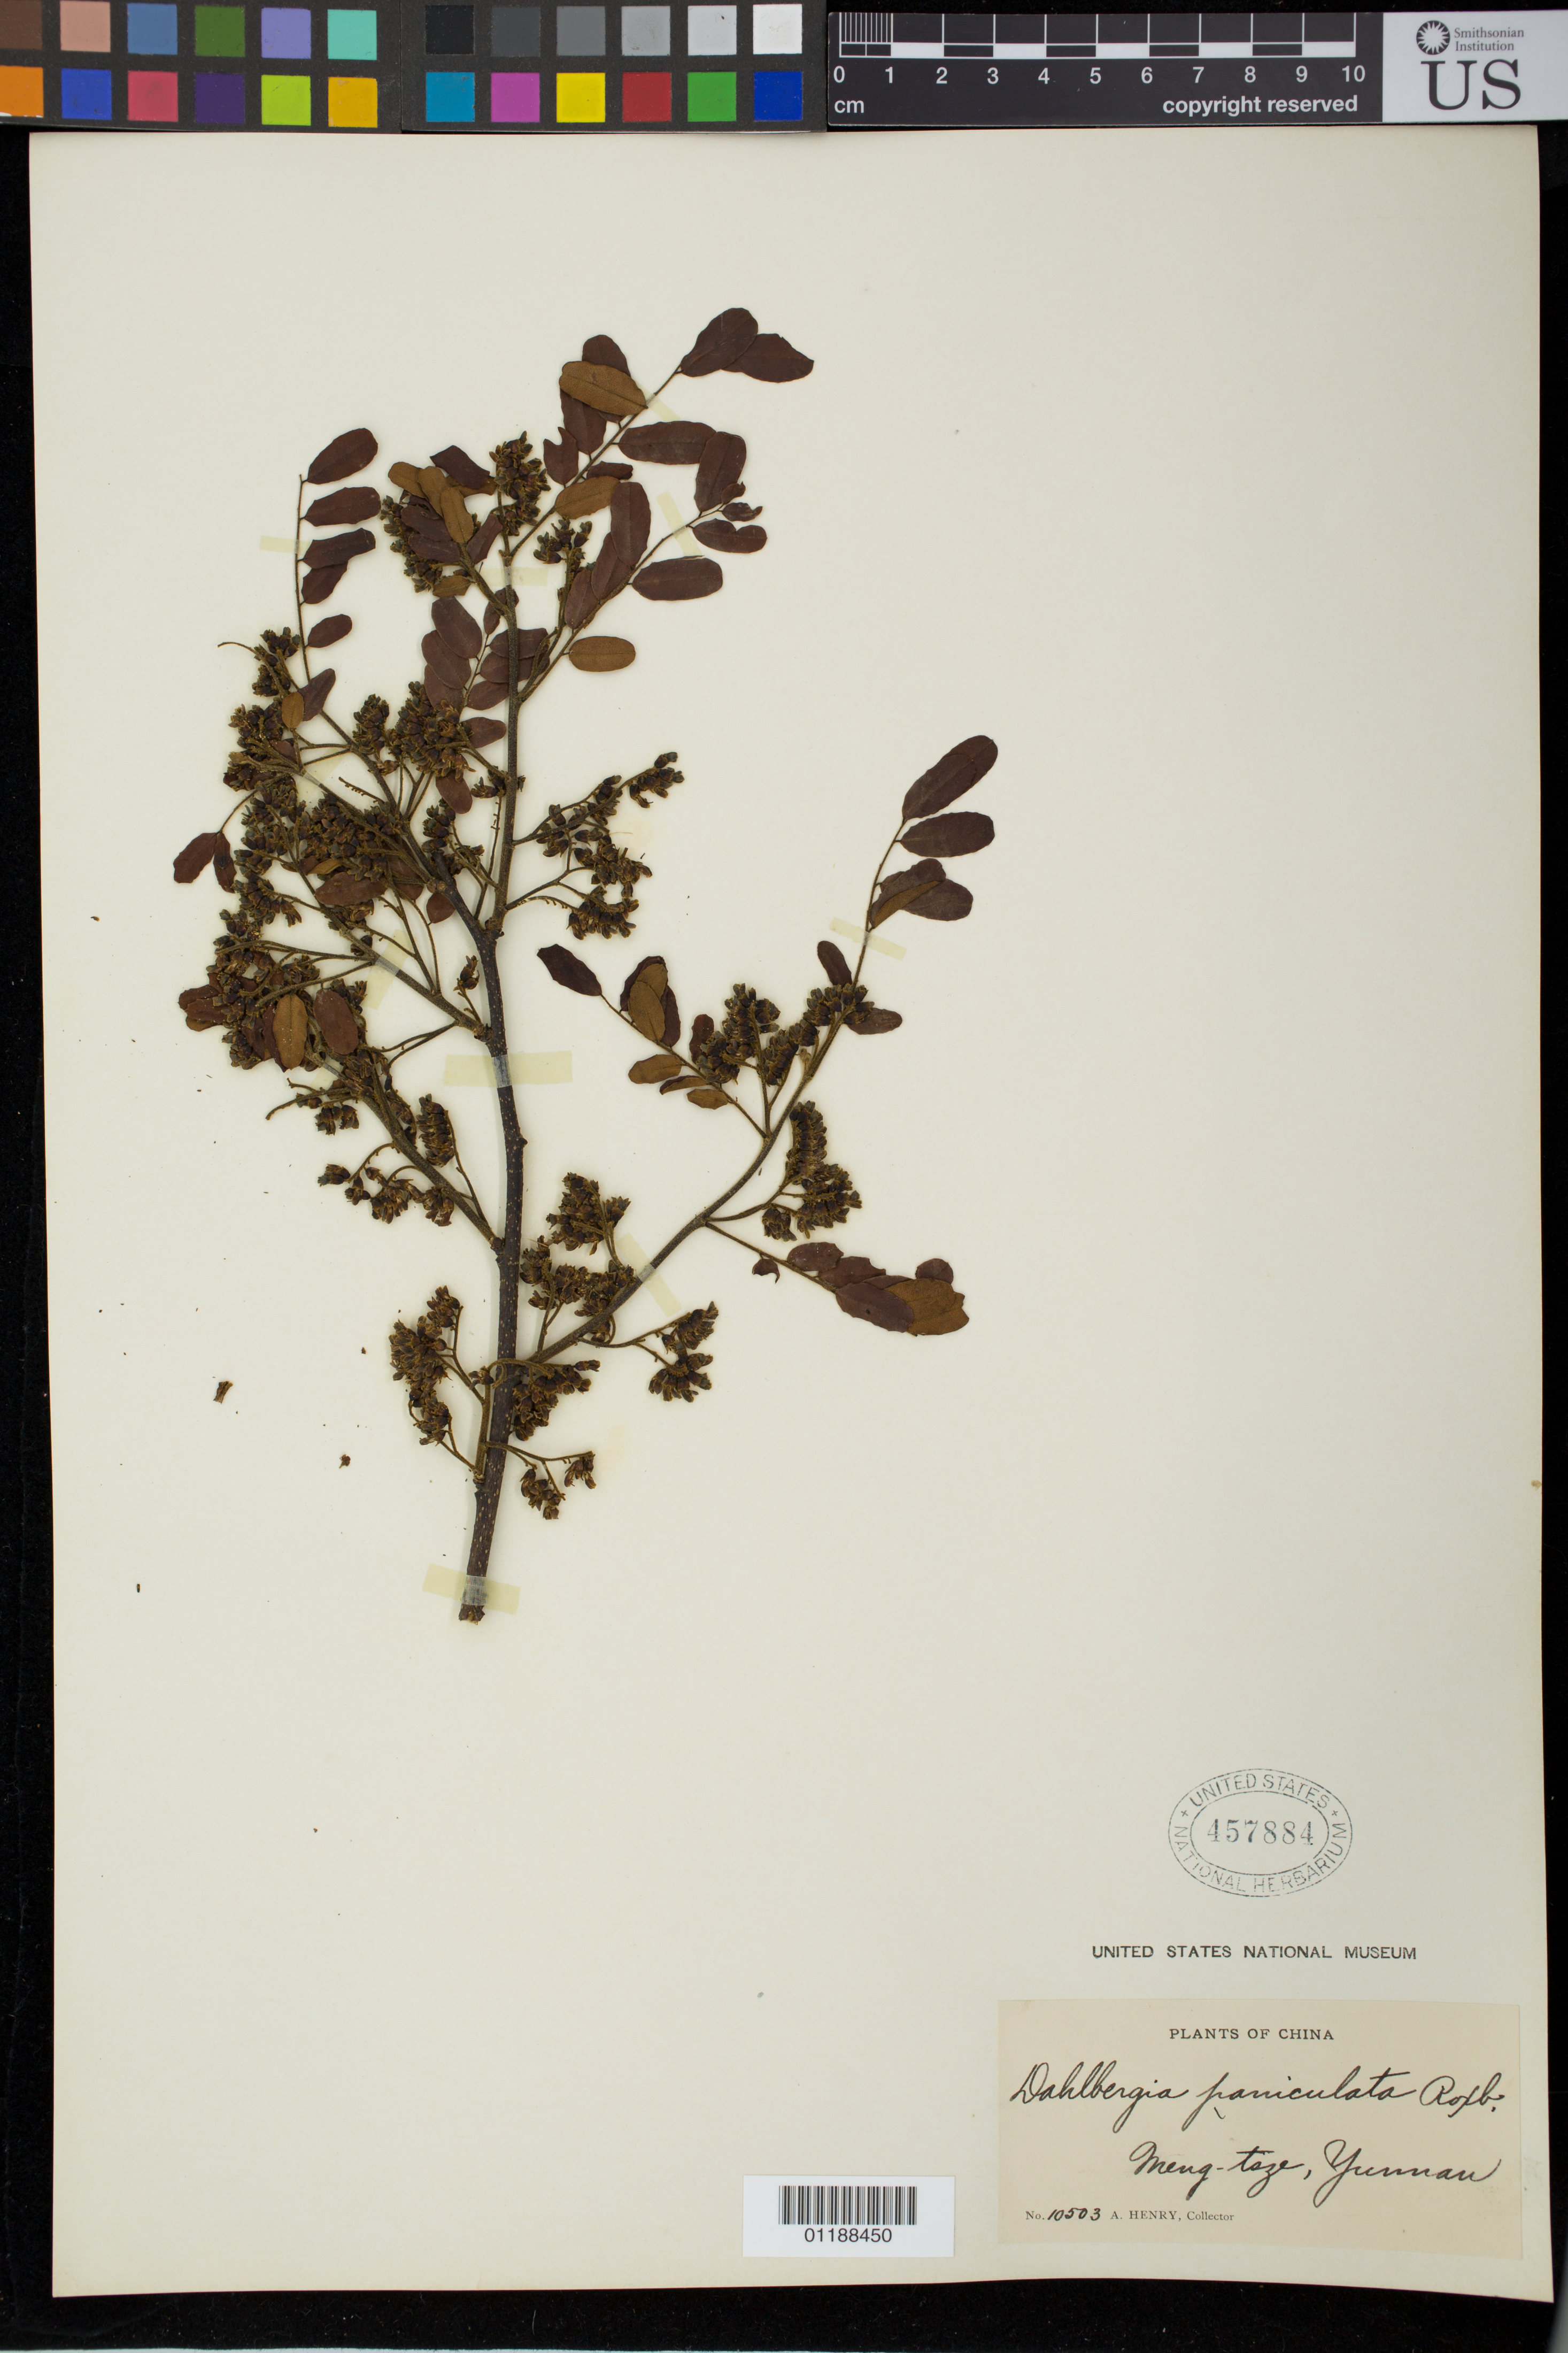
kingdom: Plantae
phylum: Tracheophyta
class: Magnoliopsida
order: Fabales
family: Fabaceae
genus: Dalbergia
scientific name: Dalbergia paniculata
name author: Roxb.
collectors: A. Henry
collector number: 10503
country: China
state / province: Yunnan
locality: Meng-tsze.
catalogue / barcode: US 457884